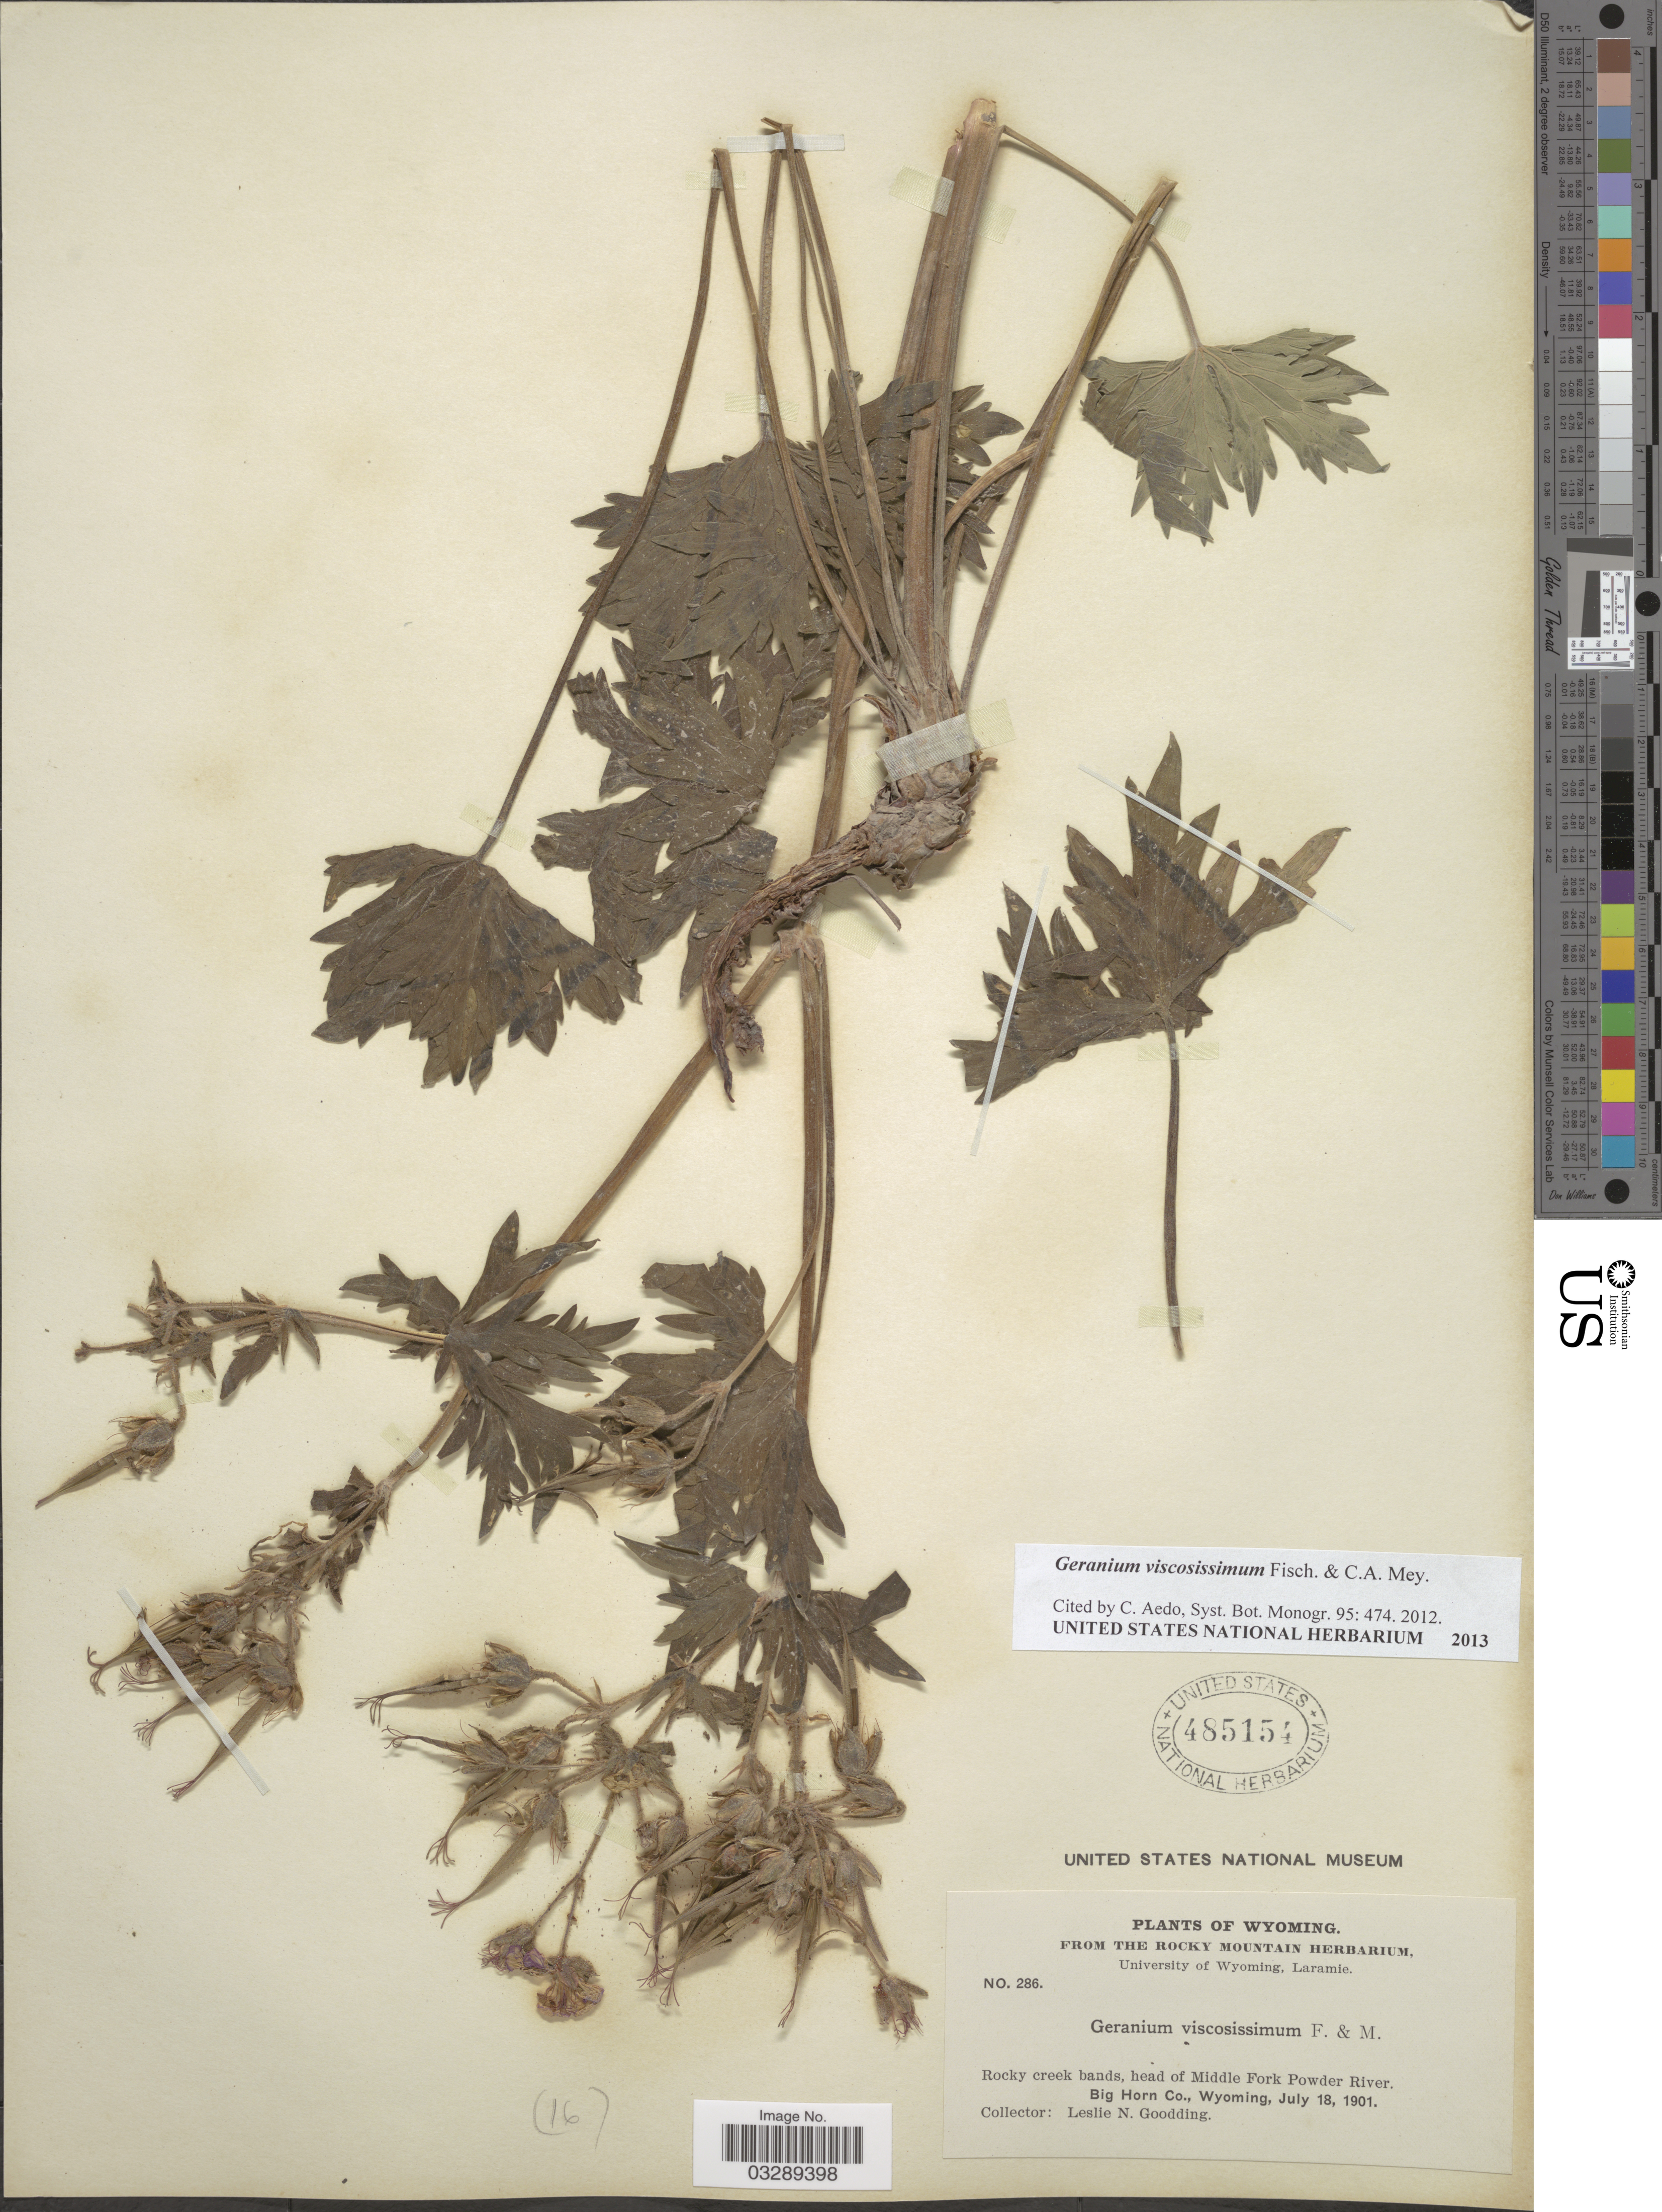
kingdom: Plantae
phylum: Tracheophyta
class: Magnoliopsida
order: Geraniales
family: Geraniaceae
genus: Geranium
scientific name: Geranium viscosissimum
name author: Fisch. & C.A. Mey.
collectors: L. N. Goodding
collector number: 286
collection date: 1901-07-18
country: United States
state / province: Wyoming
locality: Rocky creek bands, head of Middle Fork Powder River. Big Horn Co.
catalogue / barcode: US 485154